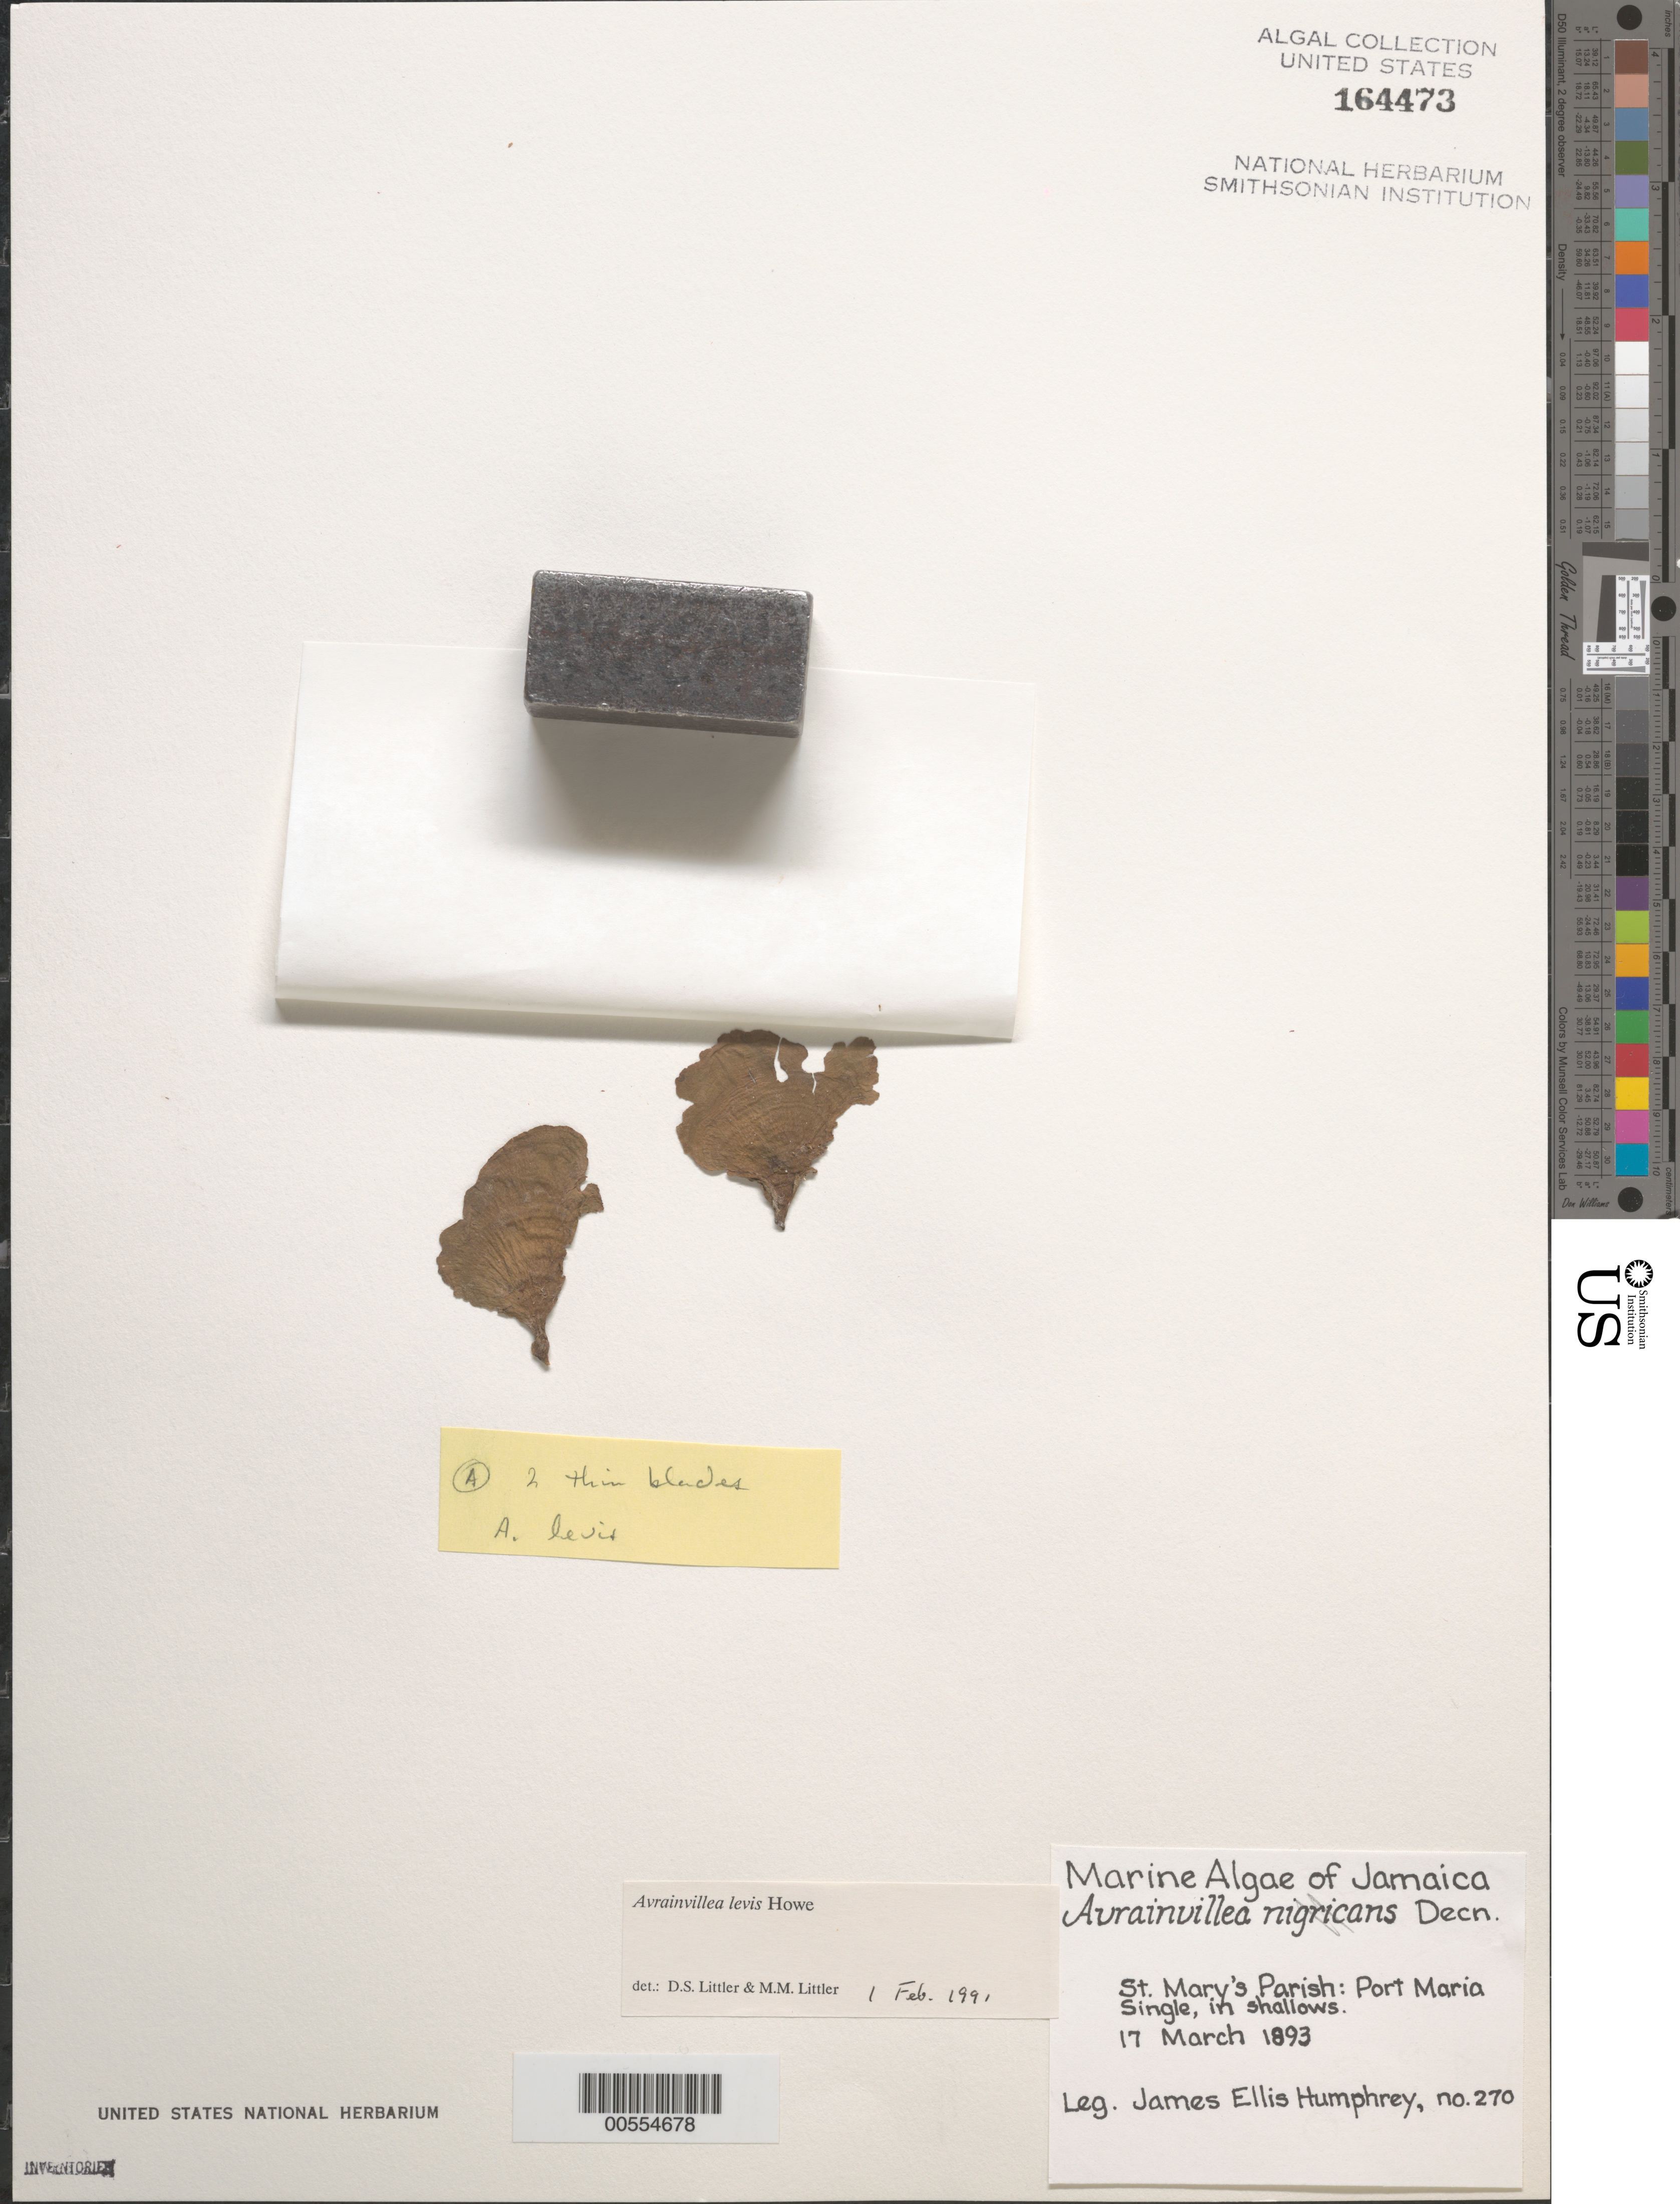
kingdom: Plantae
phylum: Chlorophyta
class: Ulvophyceae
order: Bryopsidales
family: Dichotomosiphonaceae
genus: Avrainvillea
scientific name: Avrainvillea levis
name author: M. Howe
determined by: Littler, D. S.; Littler, M. M.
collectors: J. Humphrey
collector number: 270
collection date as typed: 17 III 93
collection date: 1893-03-17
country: Jamaica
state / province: Saint Mary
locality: Port Maria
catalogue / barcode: US 164473